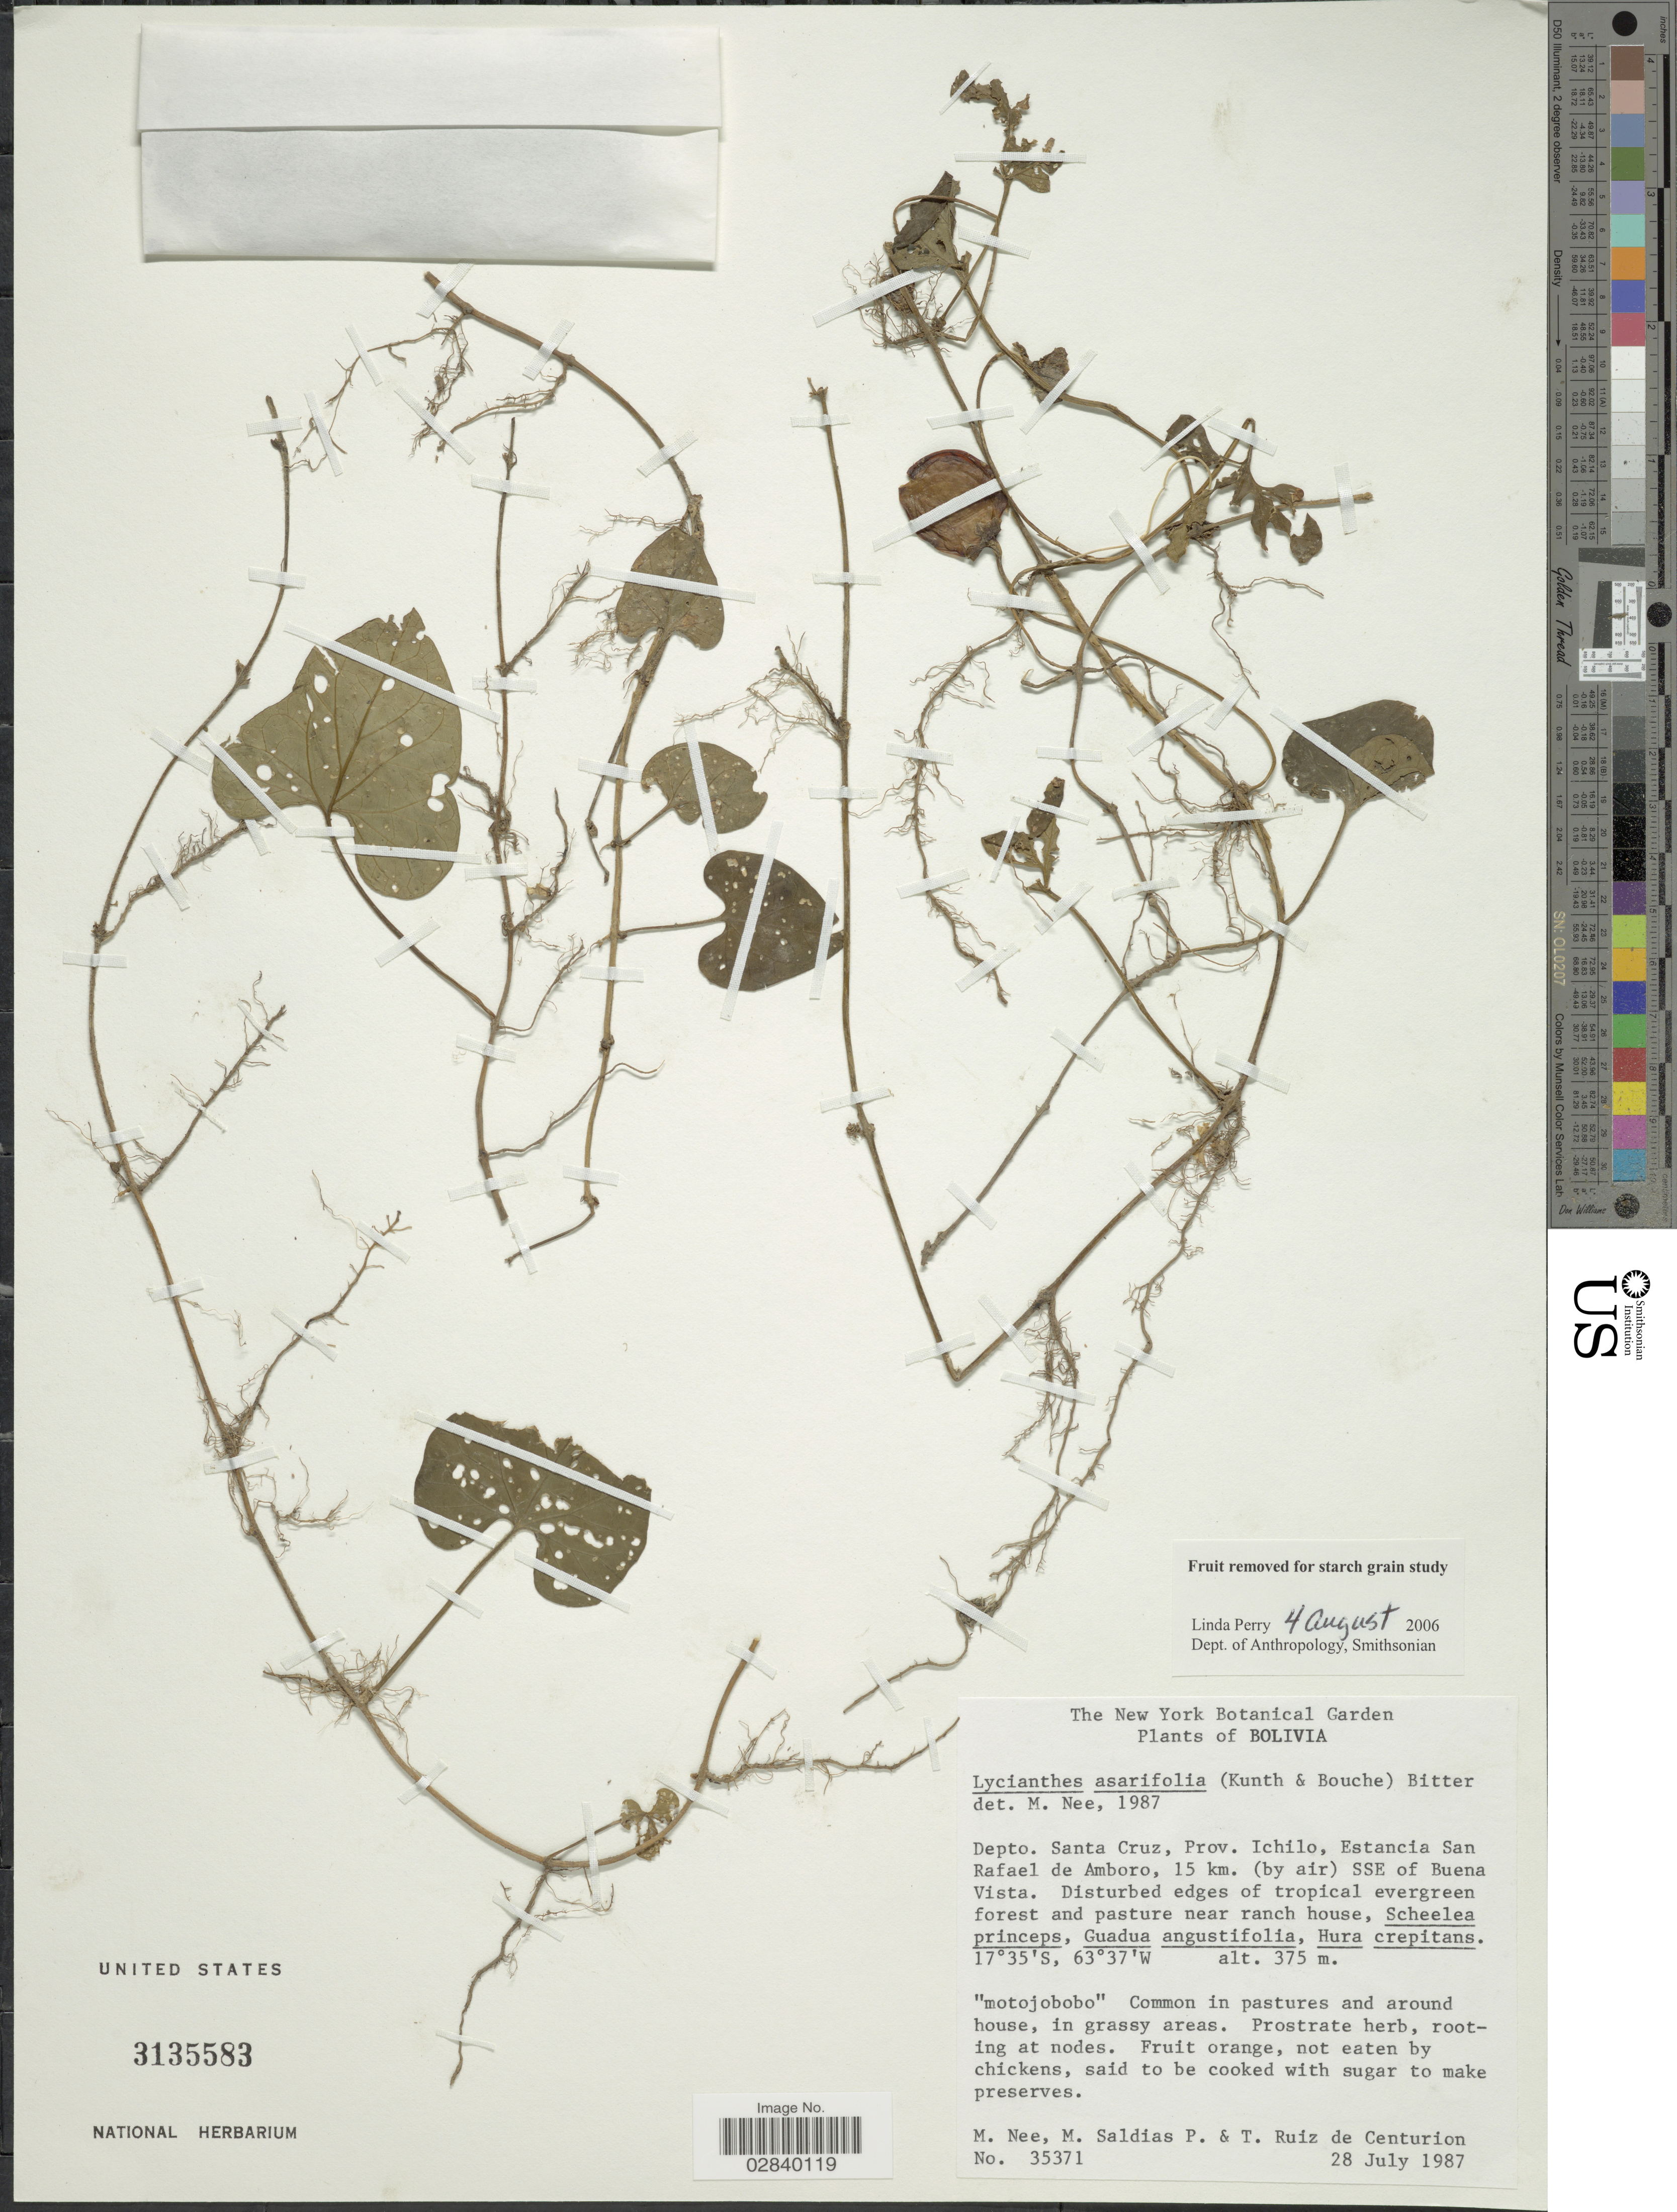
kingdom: Plantae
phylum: Tracheophyta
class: Magnoliopsida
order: Solanales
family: Solanaceae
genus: Lycianthes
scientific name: Lycianthes asarifolia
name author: (Kunth & C.D. Bouché) Bitter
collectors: M. Nee, M. Saldias P. & T. De Centurion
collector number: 35371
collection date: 1987-07-28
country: Bolivia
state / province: Santa Cruz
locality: Depto. Santa Cruz, Prov. Ichilo, Estancia San Rafael de Amboro, 15 km. (by air) SSE of Buena Vista.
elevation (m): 375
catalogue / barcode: US 3135583